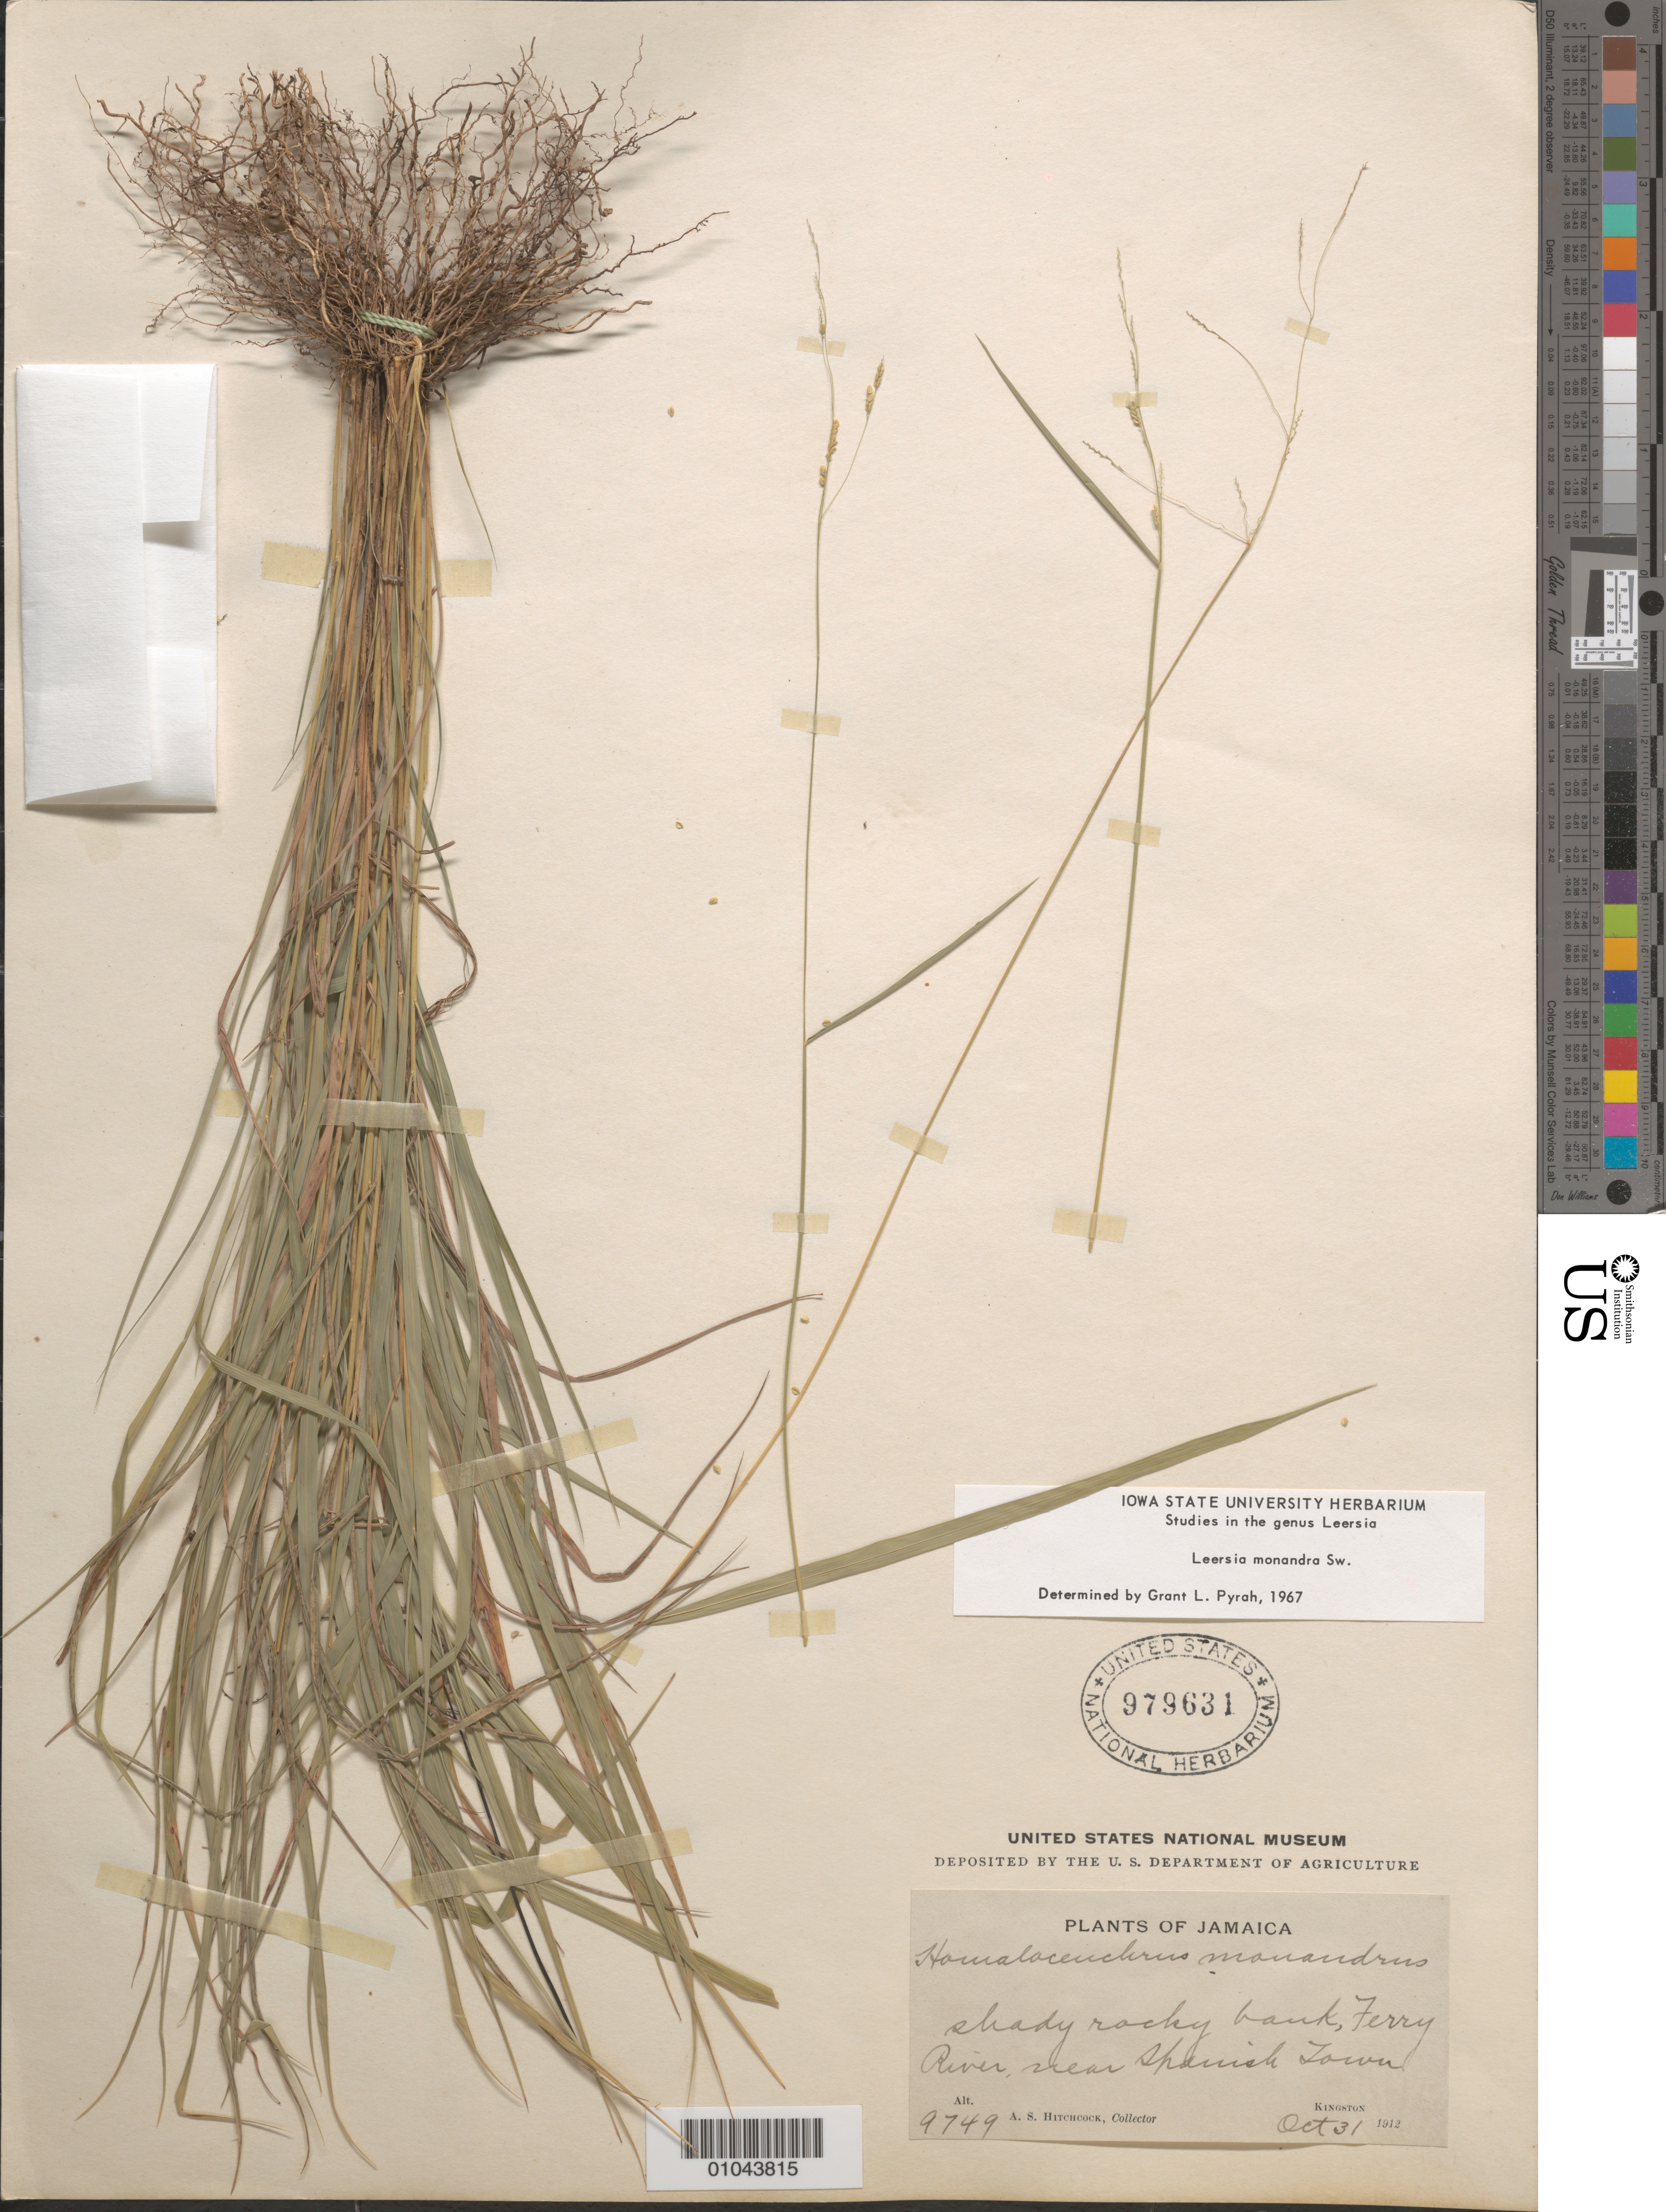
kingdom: Plantae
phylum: Tracheophyta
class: Liliopsida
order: Poales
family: Poaceae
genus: Leersia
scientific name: Leersia monandra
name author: Sw.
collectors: A. S. Hitchcock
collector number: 9749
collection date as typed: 31 Oct 1912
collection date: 1912-10-31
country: Jamaica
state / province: Kingston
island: Jamaica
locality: Ferry River near Spanish Town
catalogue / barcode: US 979631